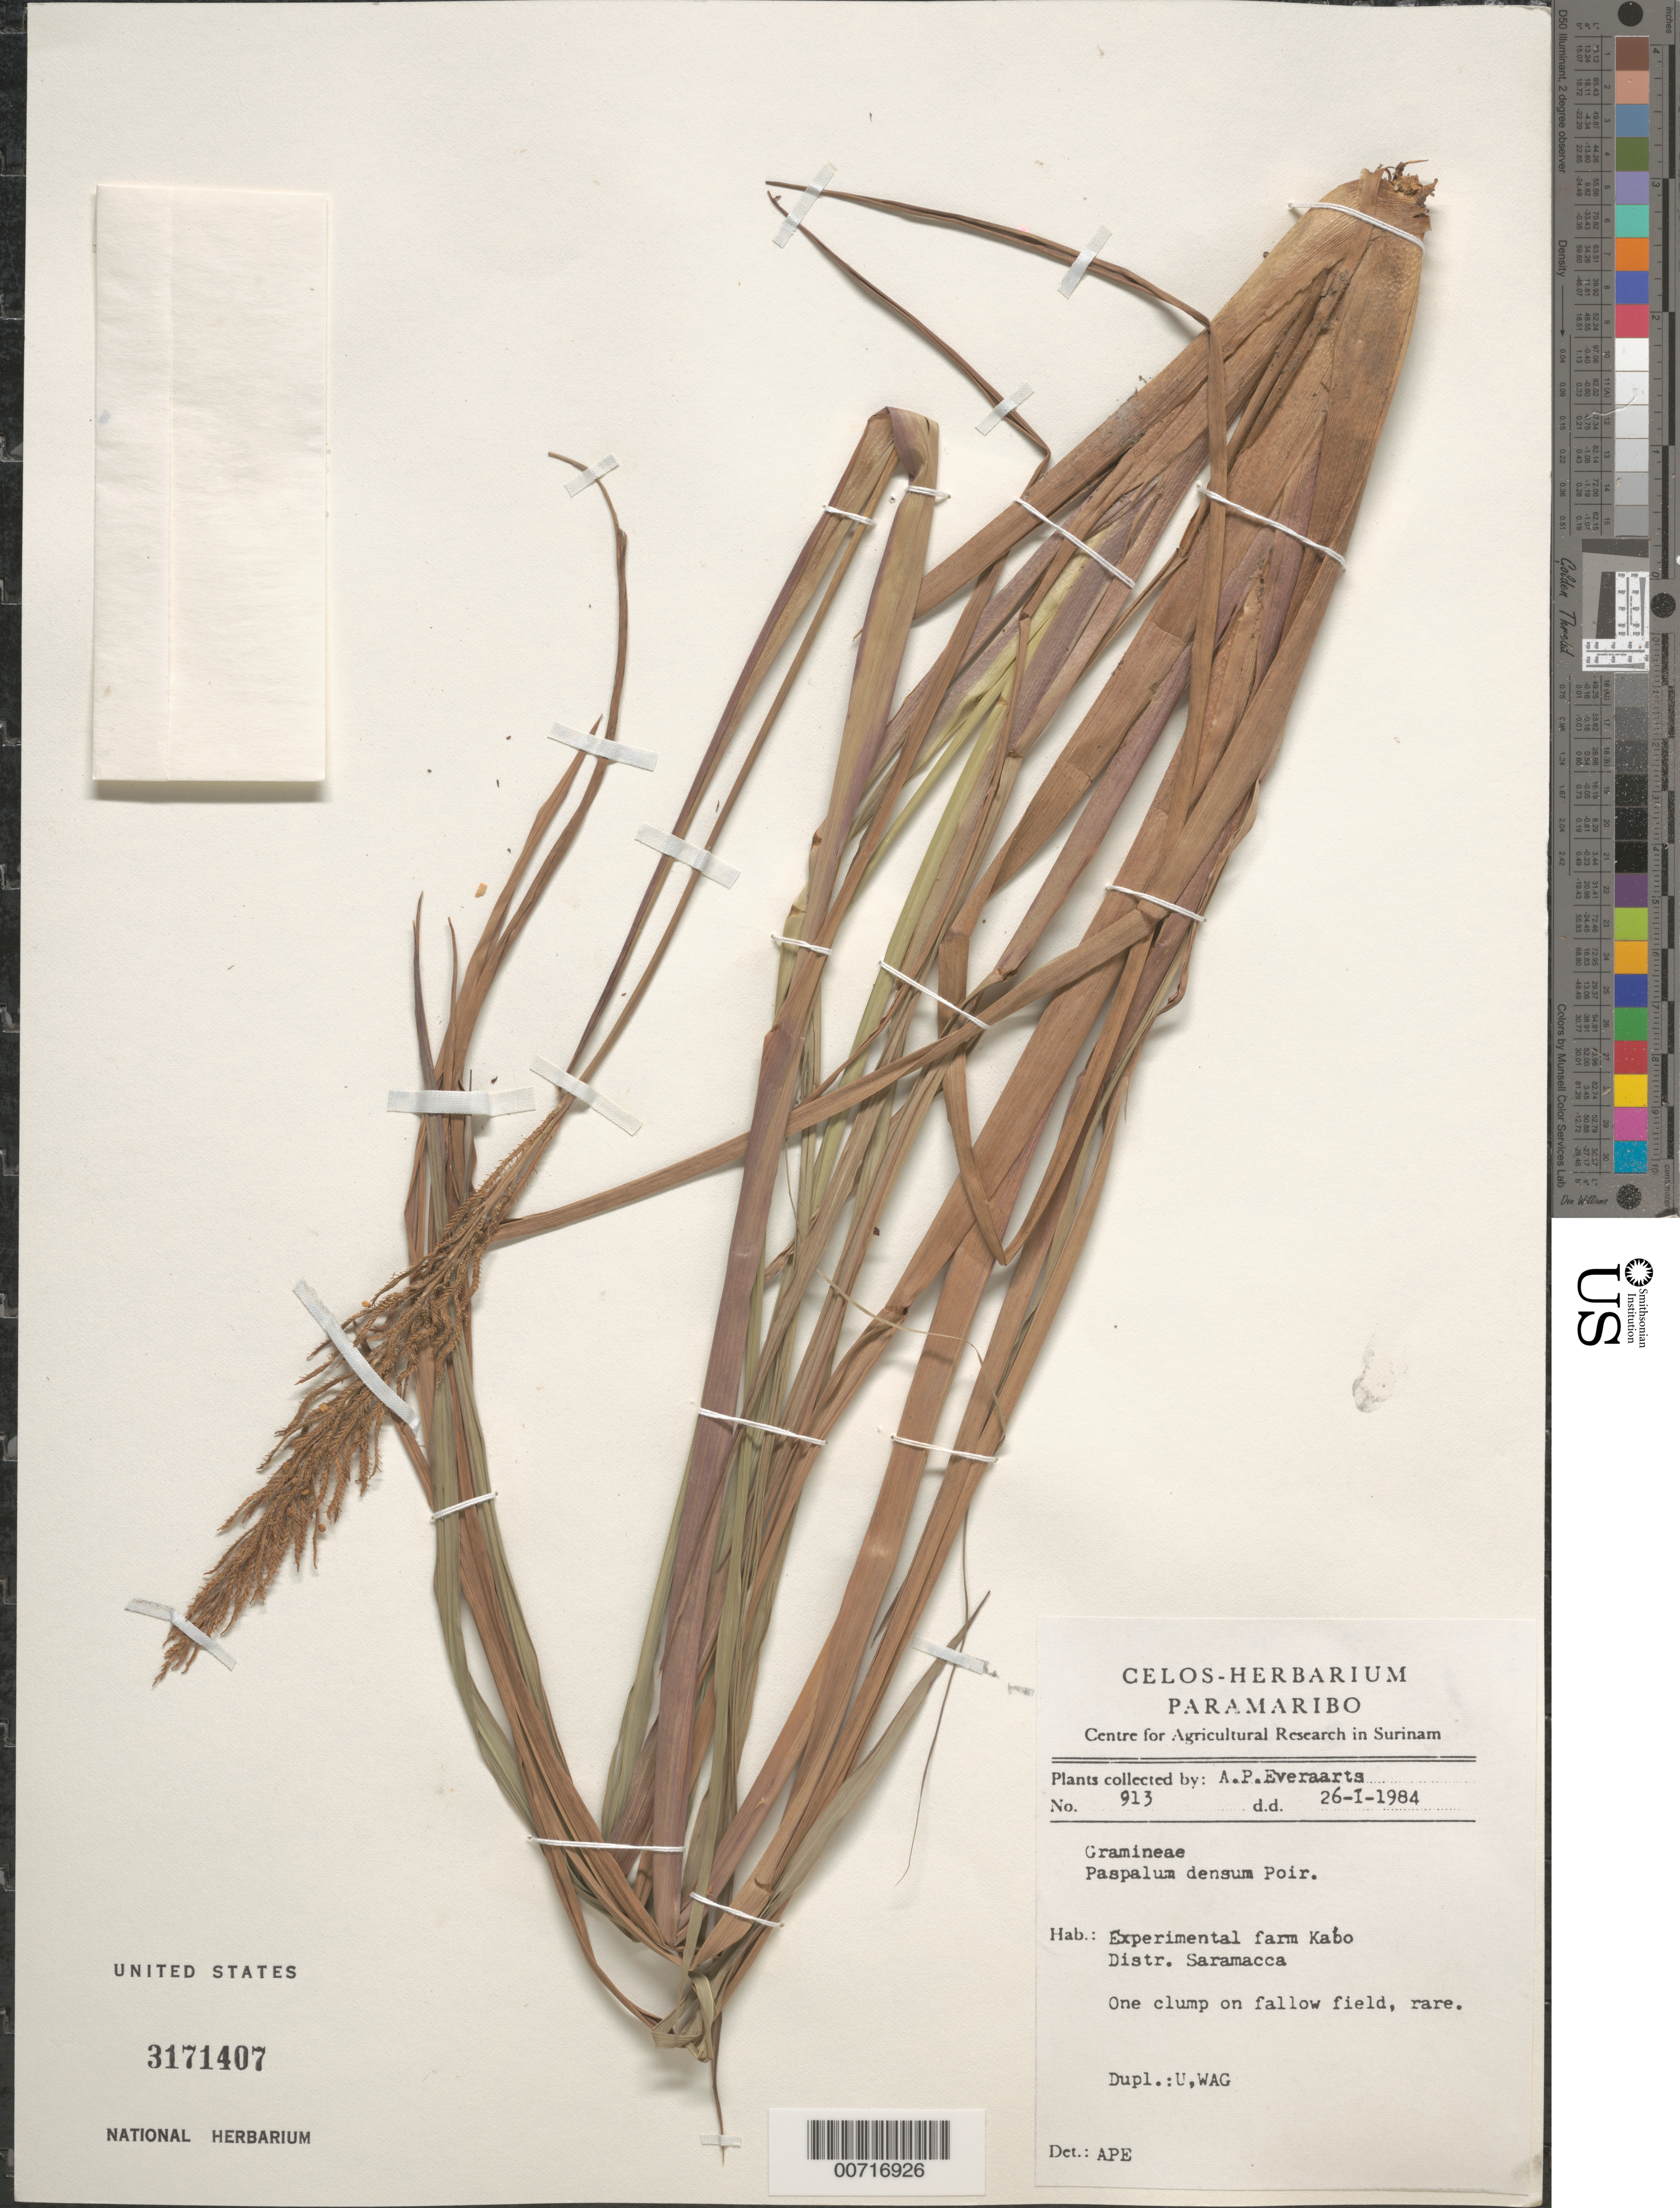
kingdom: Plantae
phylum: Tracheophyta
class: Liliopsida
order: Poales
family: Poaceae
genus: Paspalum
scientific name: Paspalum densum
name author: Poir.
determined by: Judziewicz, E. J.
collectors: A. Everaarts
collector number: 913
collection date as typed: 26-Jan-84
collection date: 1984-01-26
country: Suriname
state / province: Saramacca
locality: Kabo Experimental Farm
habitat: Fallow field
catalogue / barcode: US 3171407